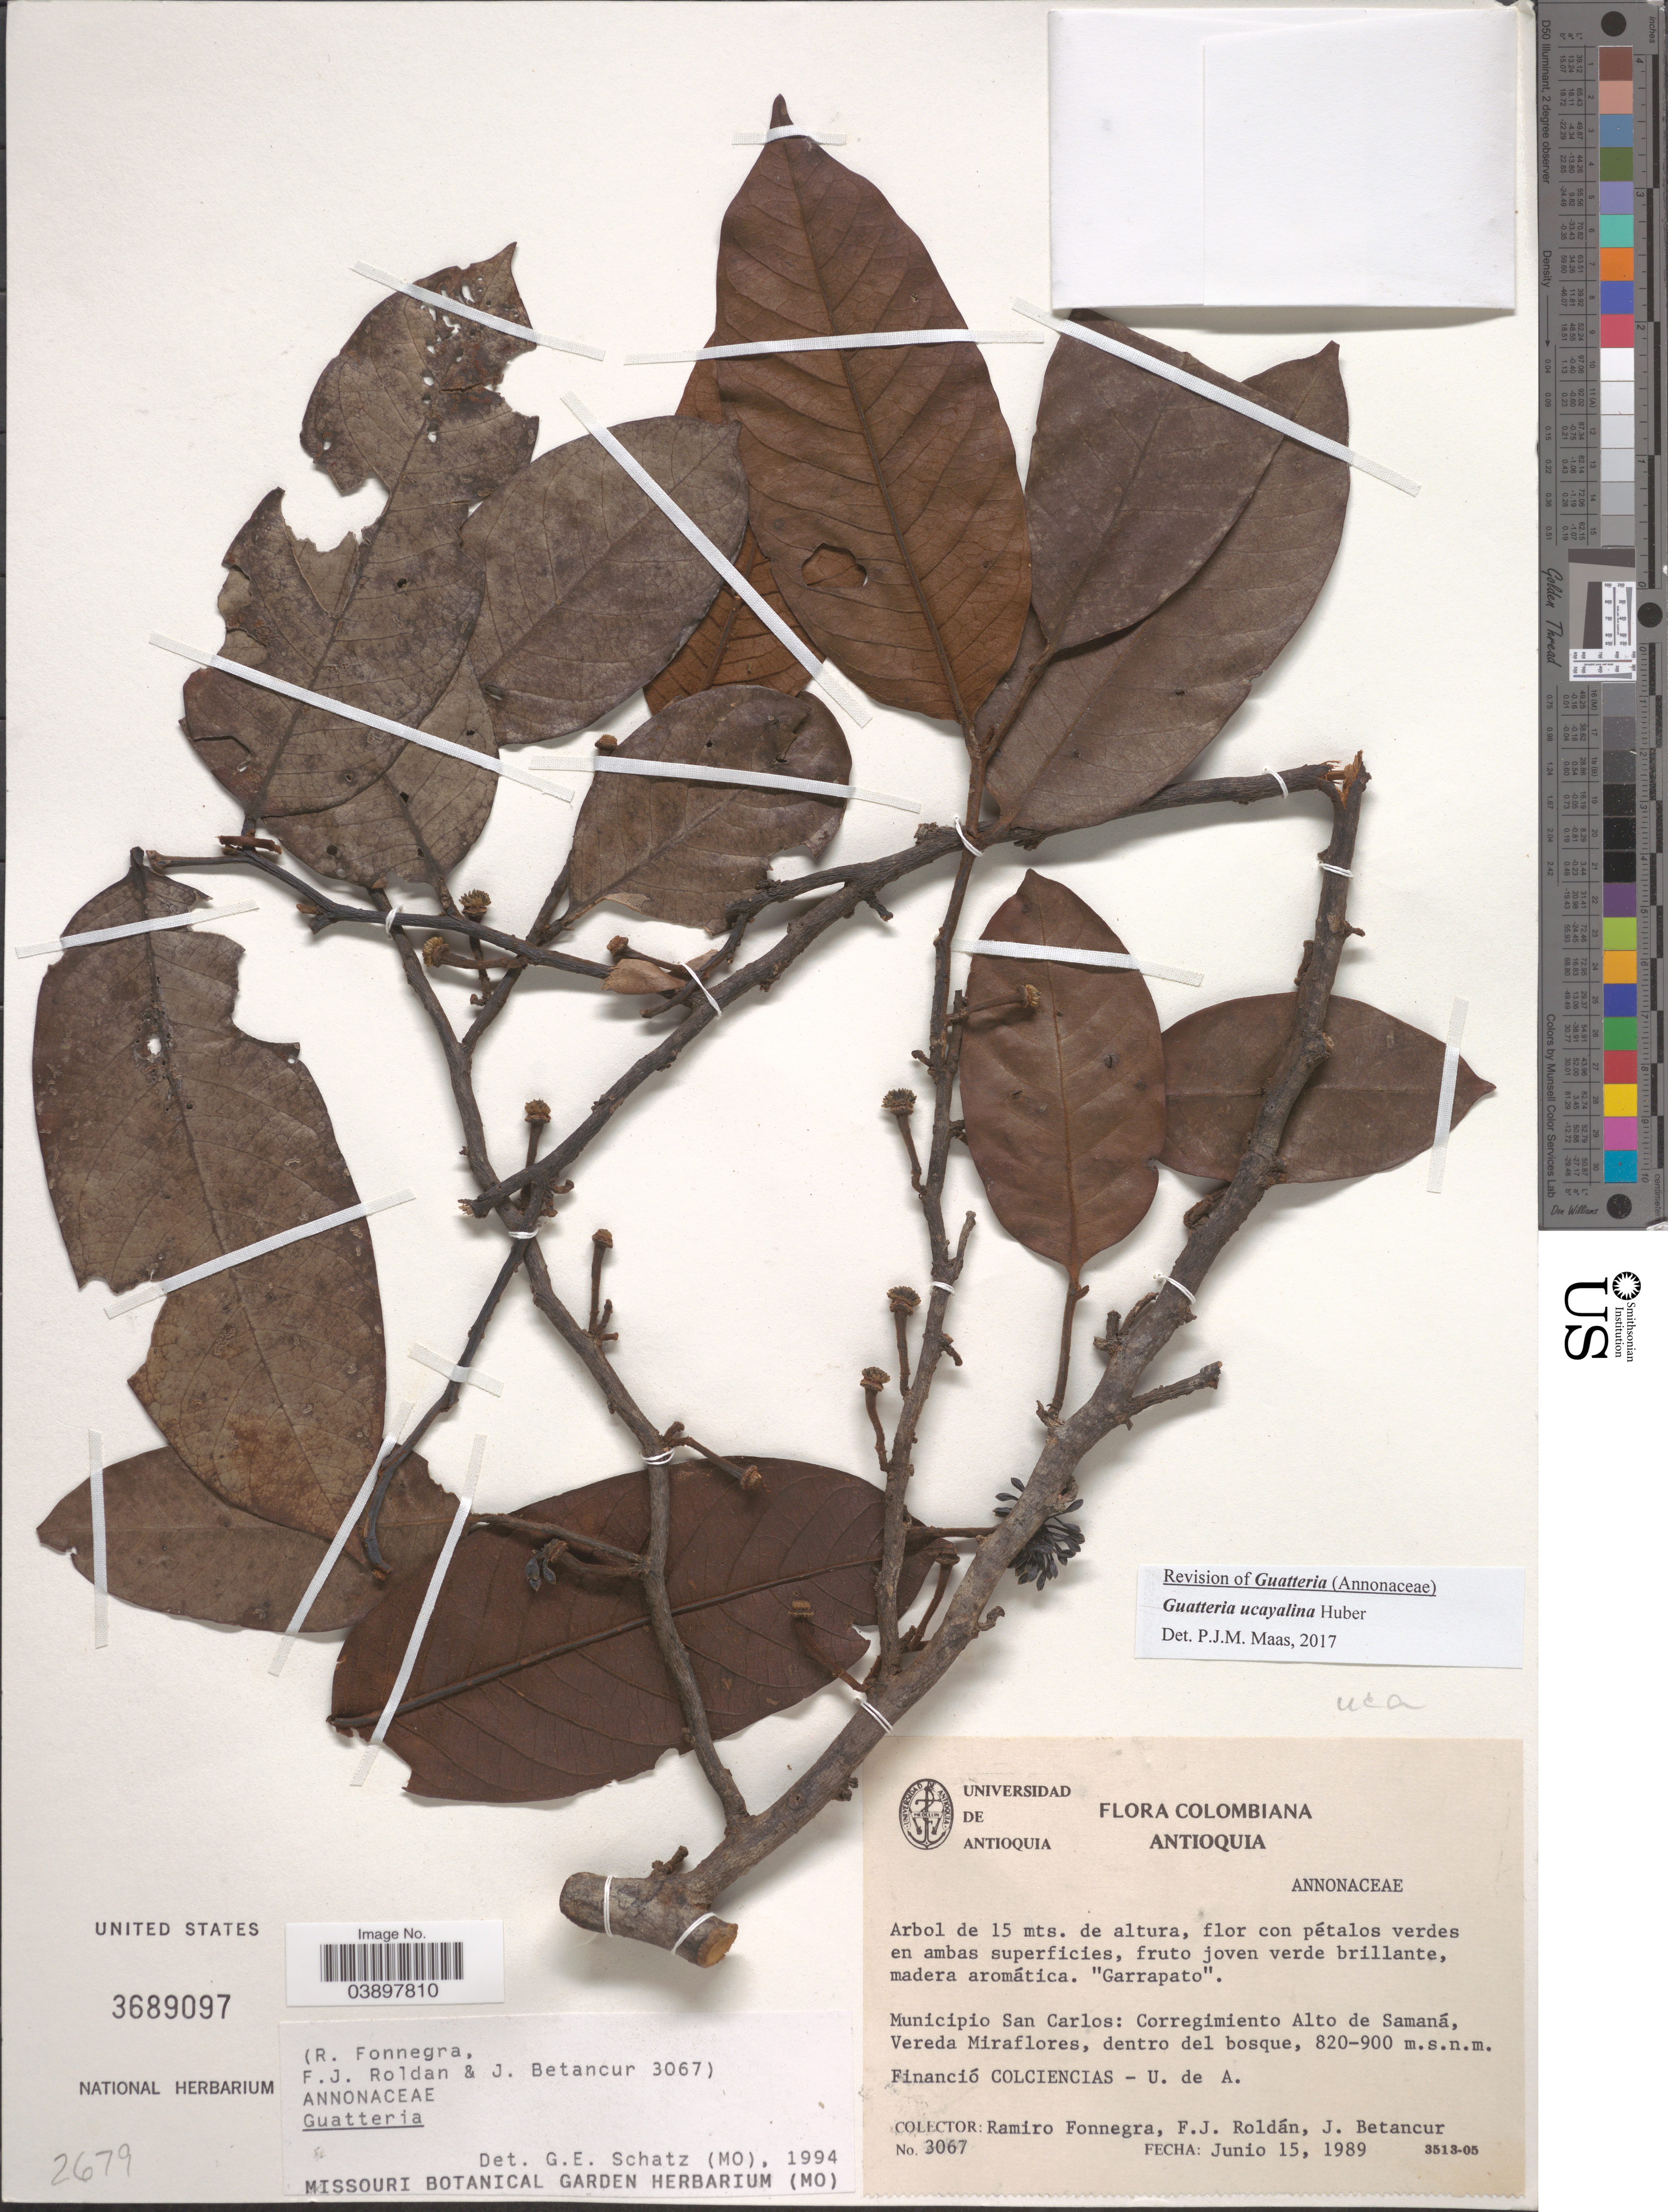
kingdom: Plantae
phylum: Tracheophyta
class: Magnoliopsida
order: Magnoliales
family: Annonaceae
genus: Guatteria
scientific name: Guatteria ucayalina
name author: Huber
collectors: R. Fonnegra, F. J. Roldán & J. Betancur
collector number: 3067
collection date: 1989-06-15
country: Colombia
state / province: Antioquia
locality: Municipio San Carlos: Corregimiento Alto de Samaná, Vereda Miraflores.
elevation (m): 820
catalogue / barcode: US 3689097